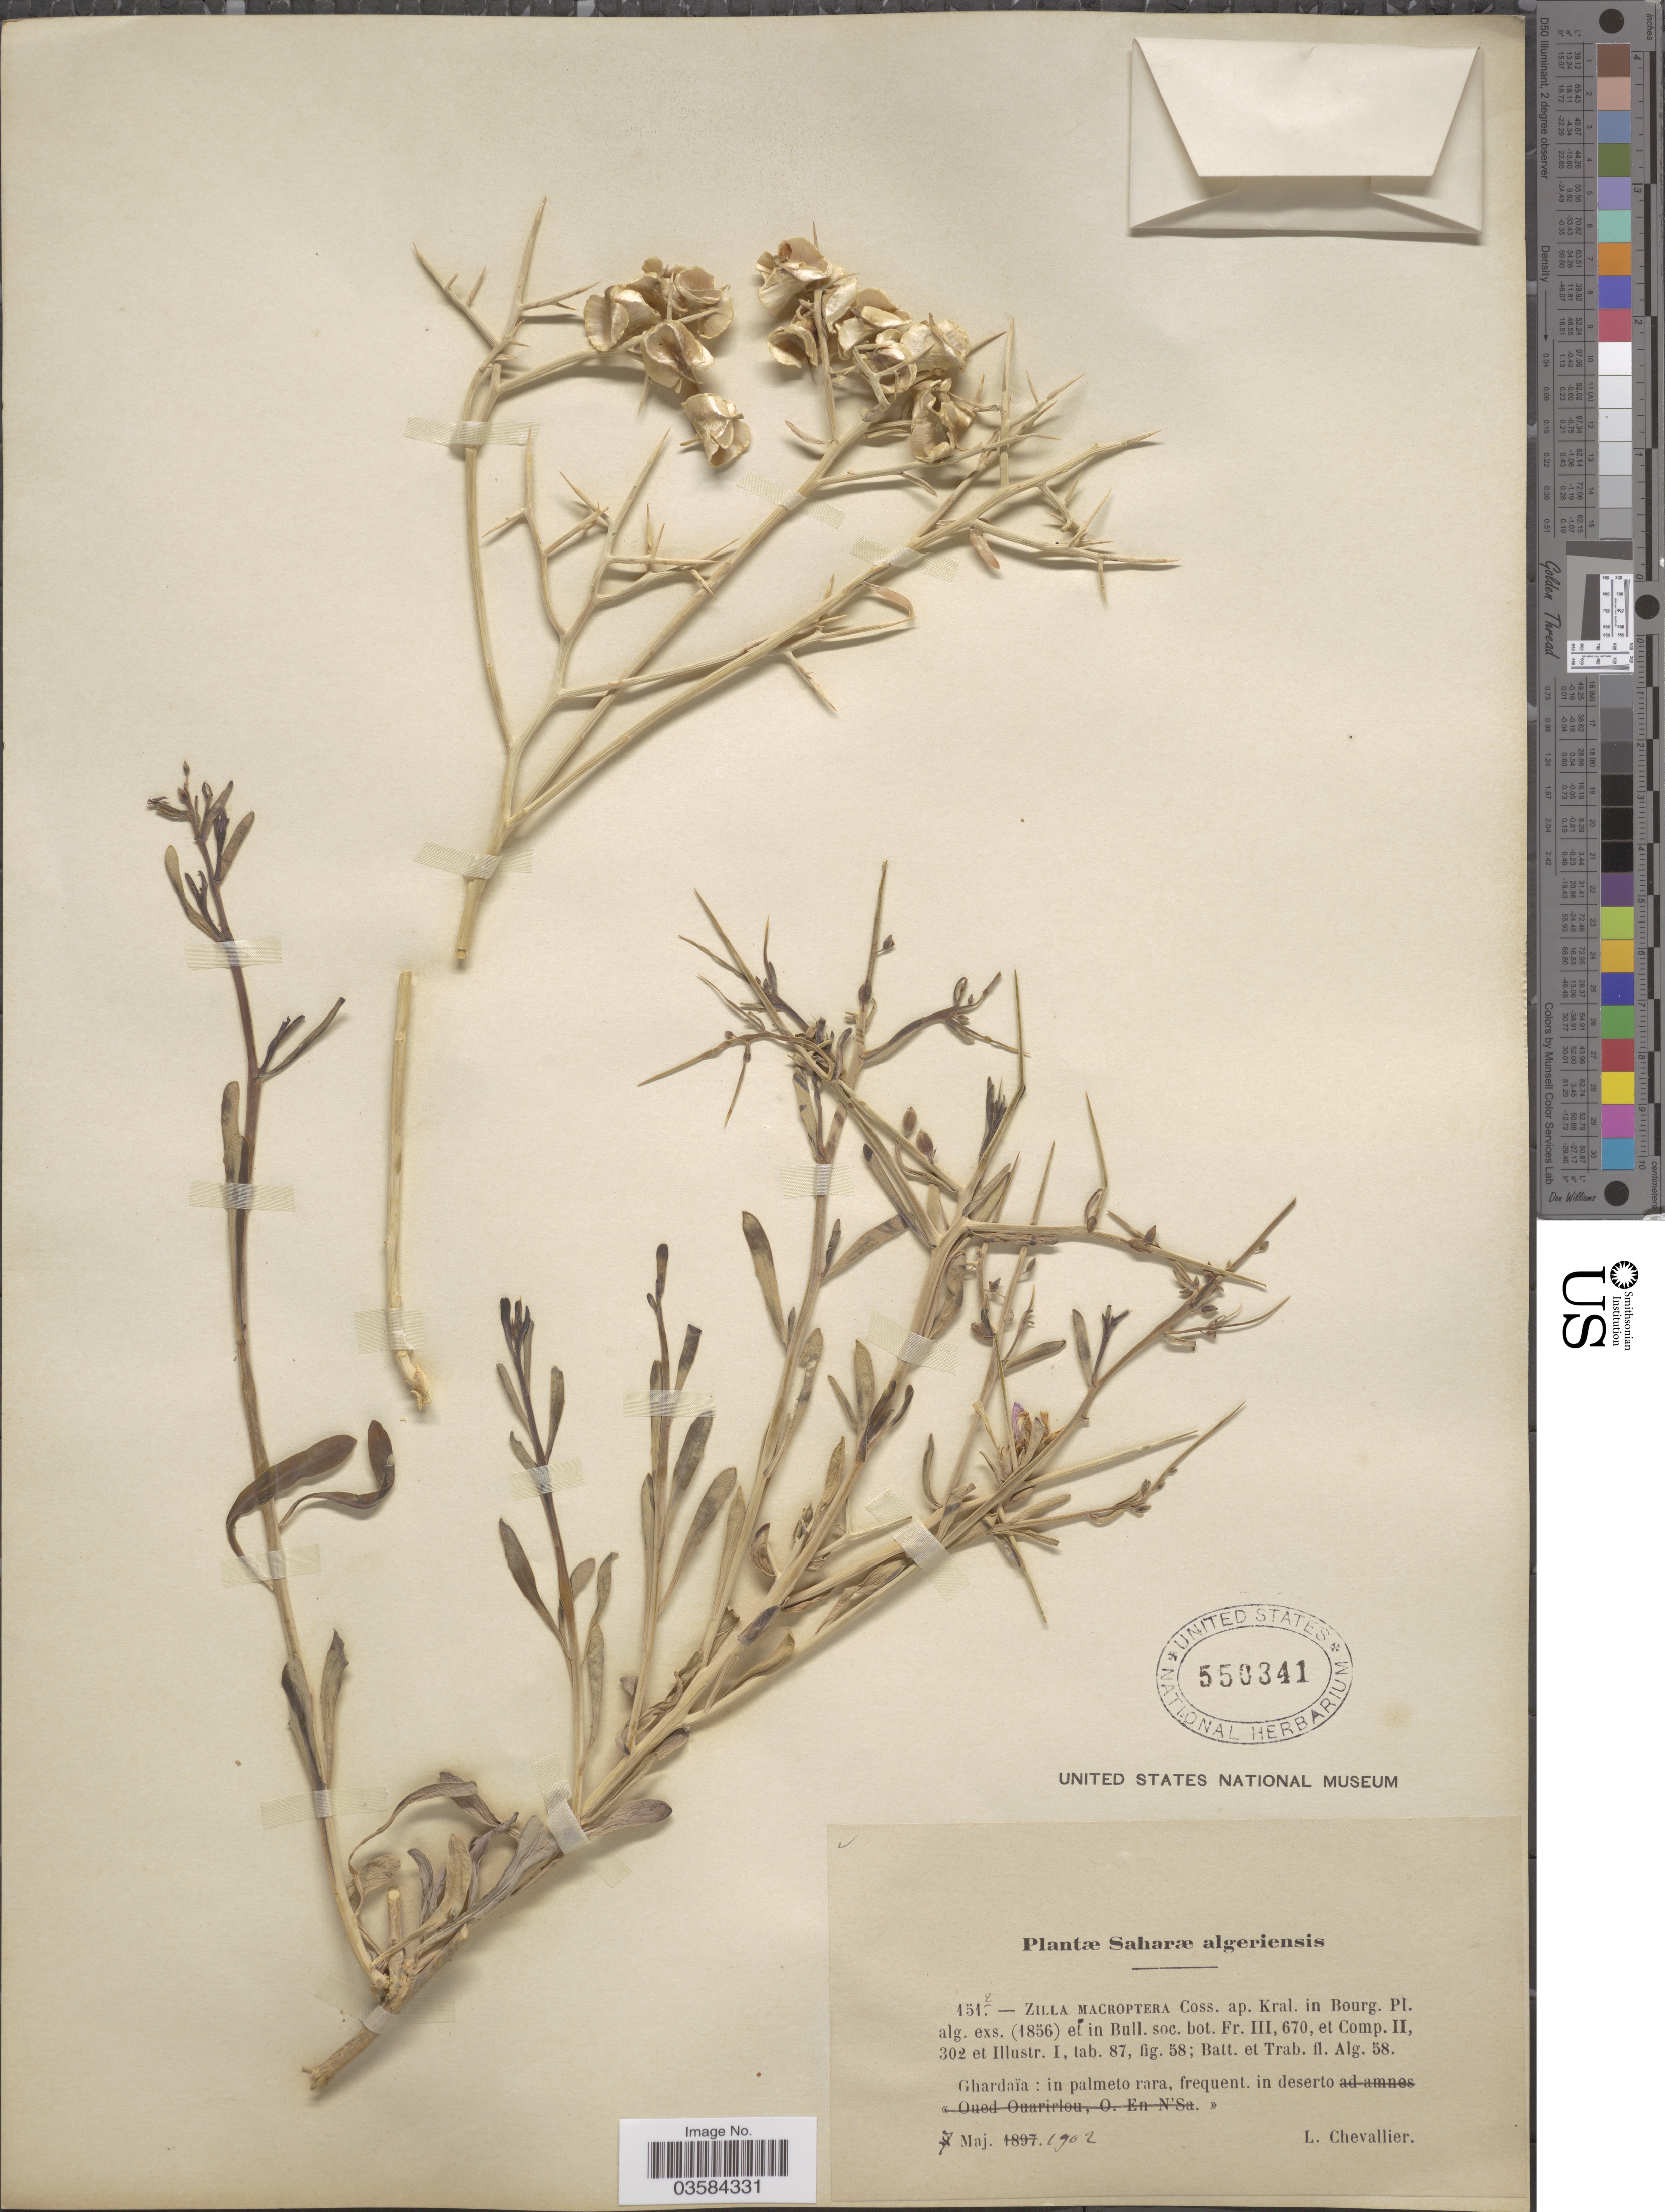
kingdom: Plantae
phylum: Tracheophyta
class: Magnoliopsida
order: Brassicales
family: Brassicaceae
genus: Zilla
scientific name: Zilla macroptera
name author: Coss.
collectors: L. Chevallier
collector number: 151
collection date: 1902-05-07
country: Algeria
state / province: Ghardaïa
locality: Saharæ algeriensis.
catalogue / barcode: US 550341